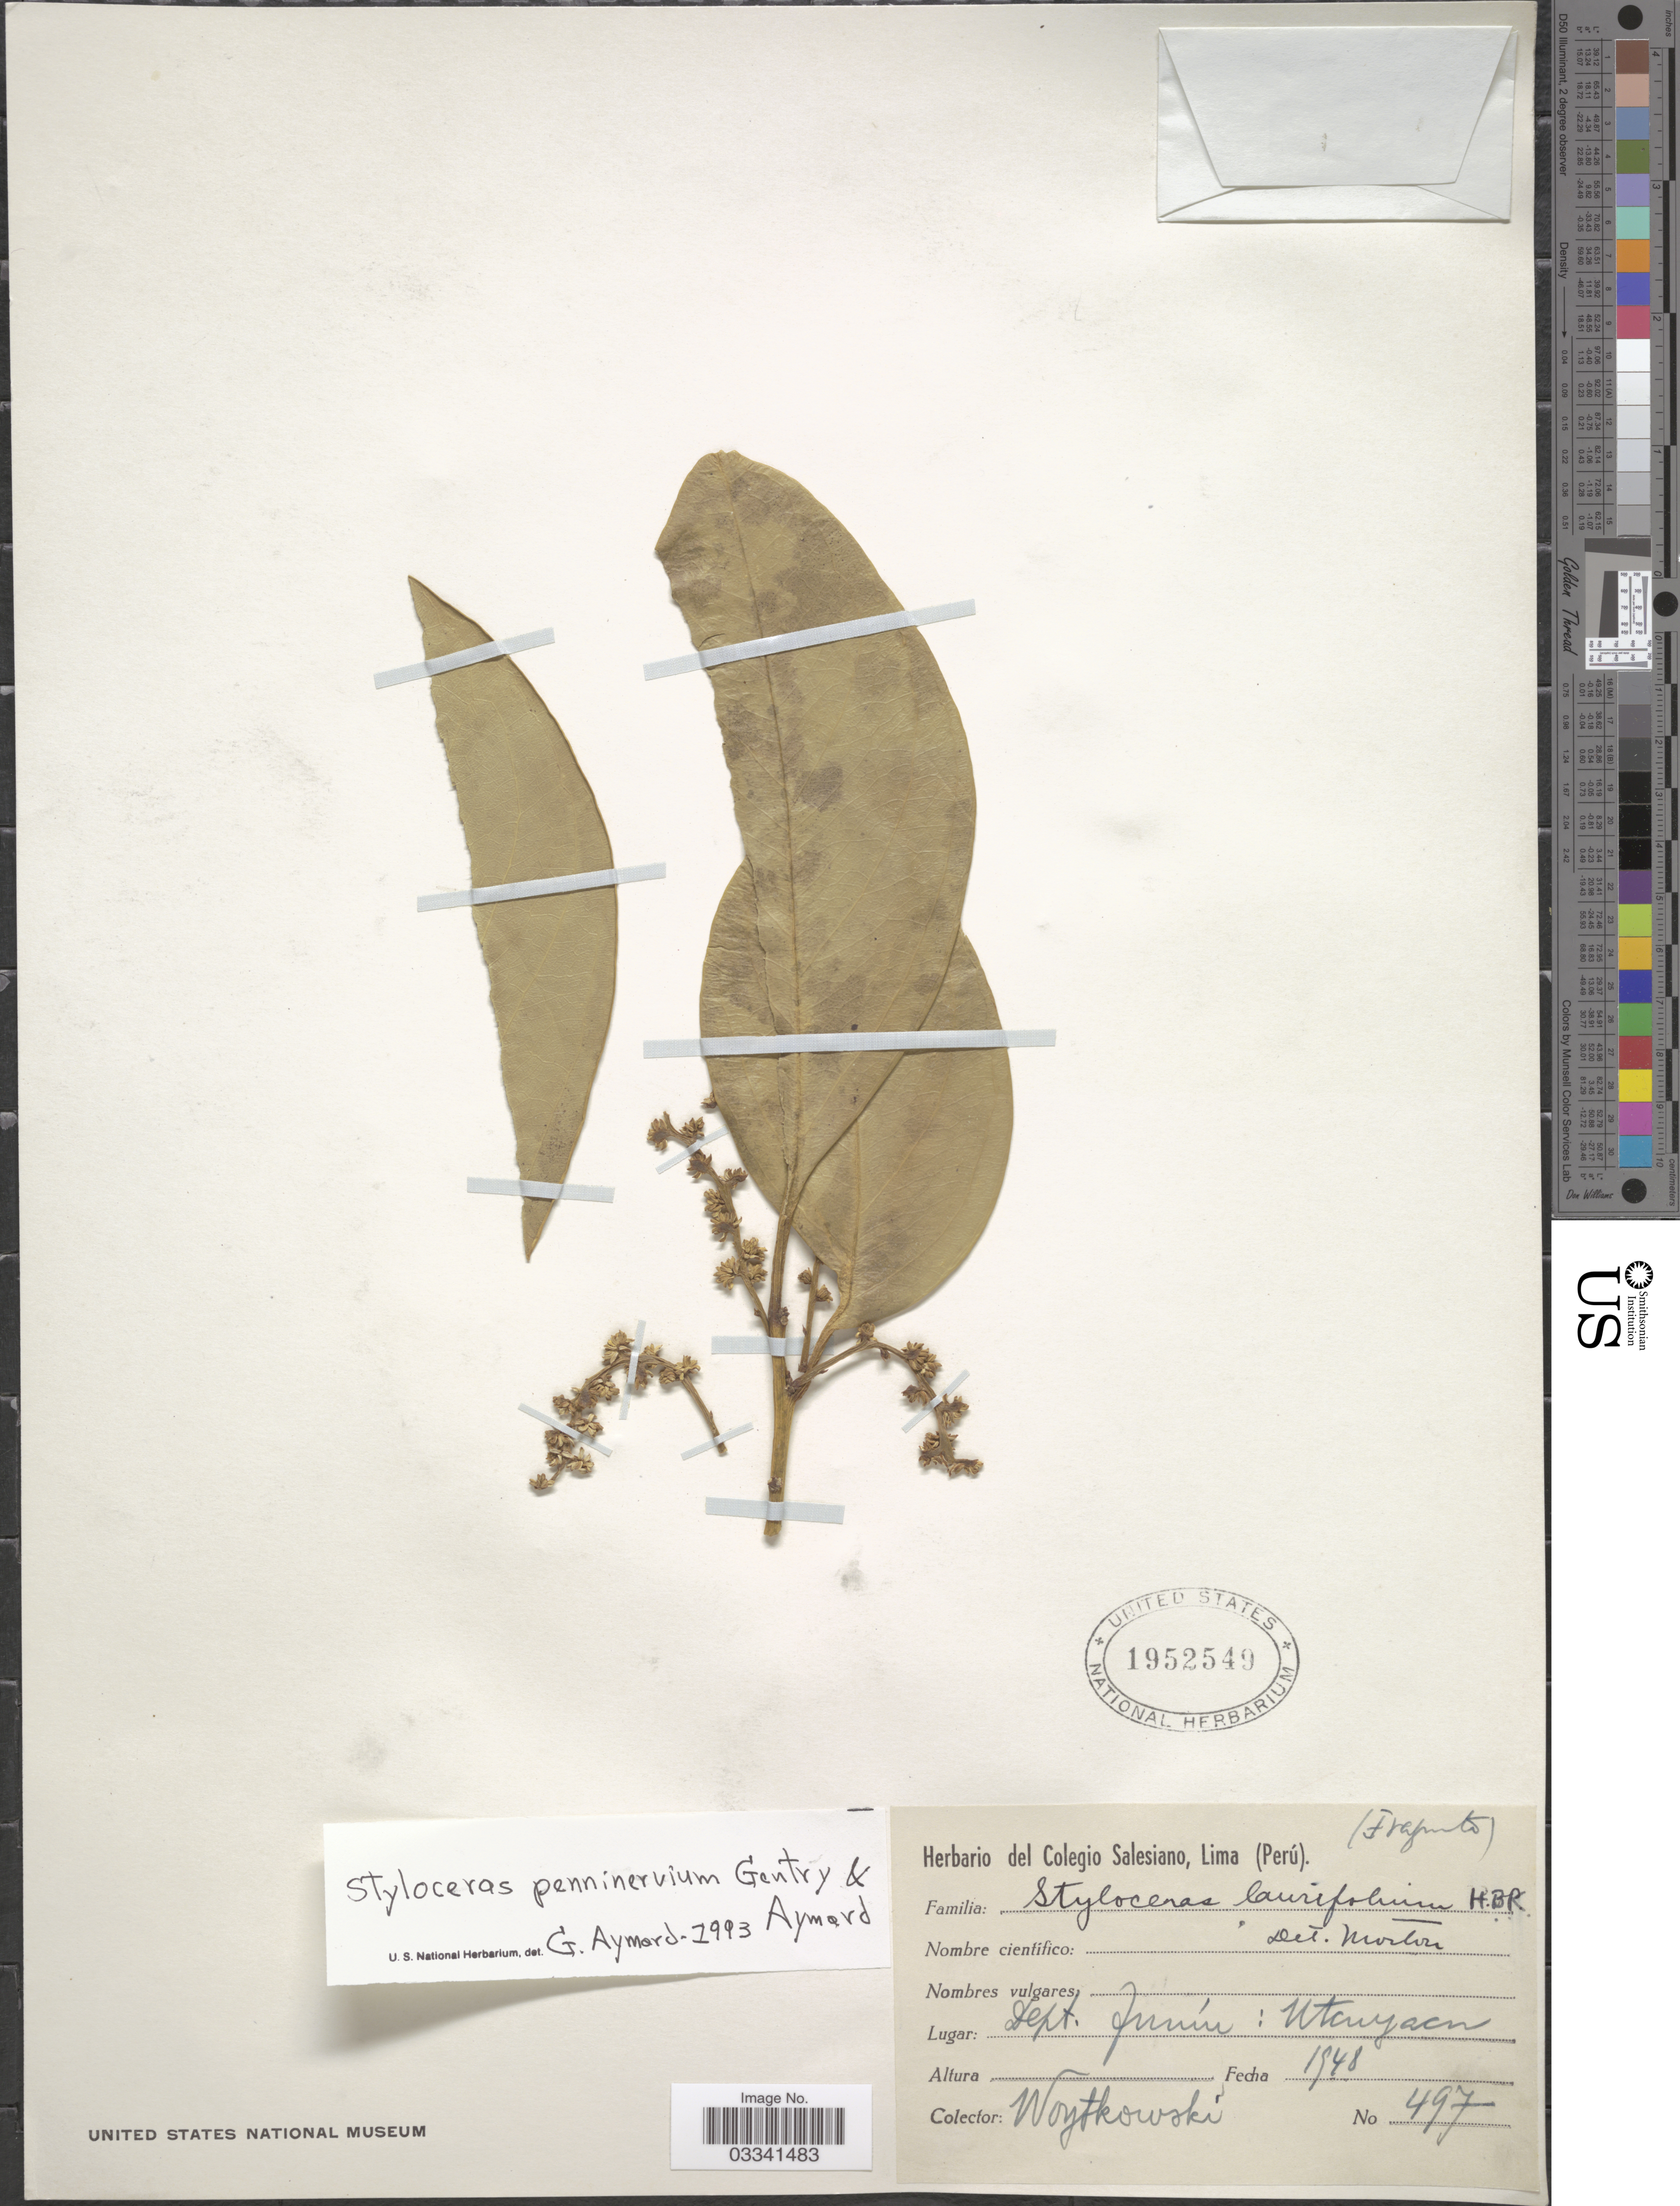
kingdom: Plantae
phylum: Tracheophyta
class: Magnoliopsida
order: Buxales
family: Buxaceae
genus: Styloceras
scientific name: Styloceras penninervium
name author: A.H. Gentry & Aymard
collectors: Woytkowski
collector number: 497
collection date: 1948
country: Peru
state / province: Junín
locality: Dept. Junín: Utcuyacu.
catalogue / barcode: US 1952549